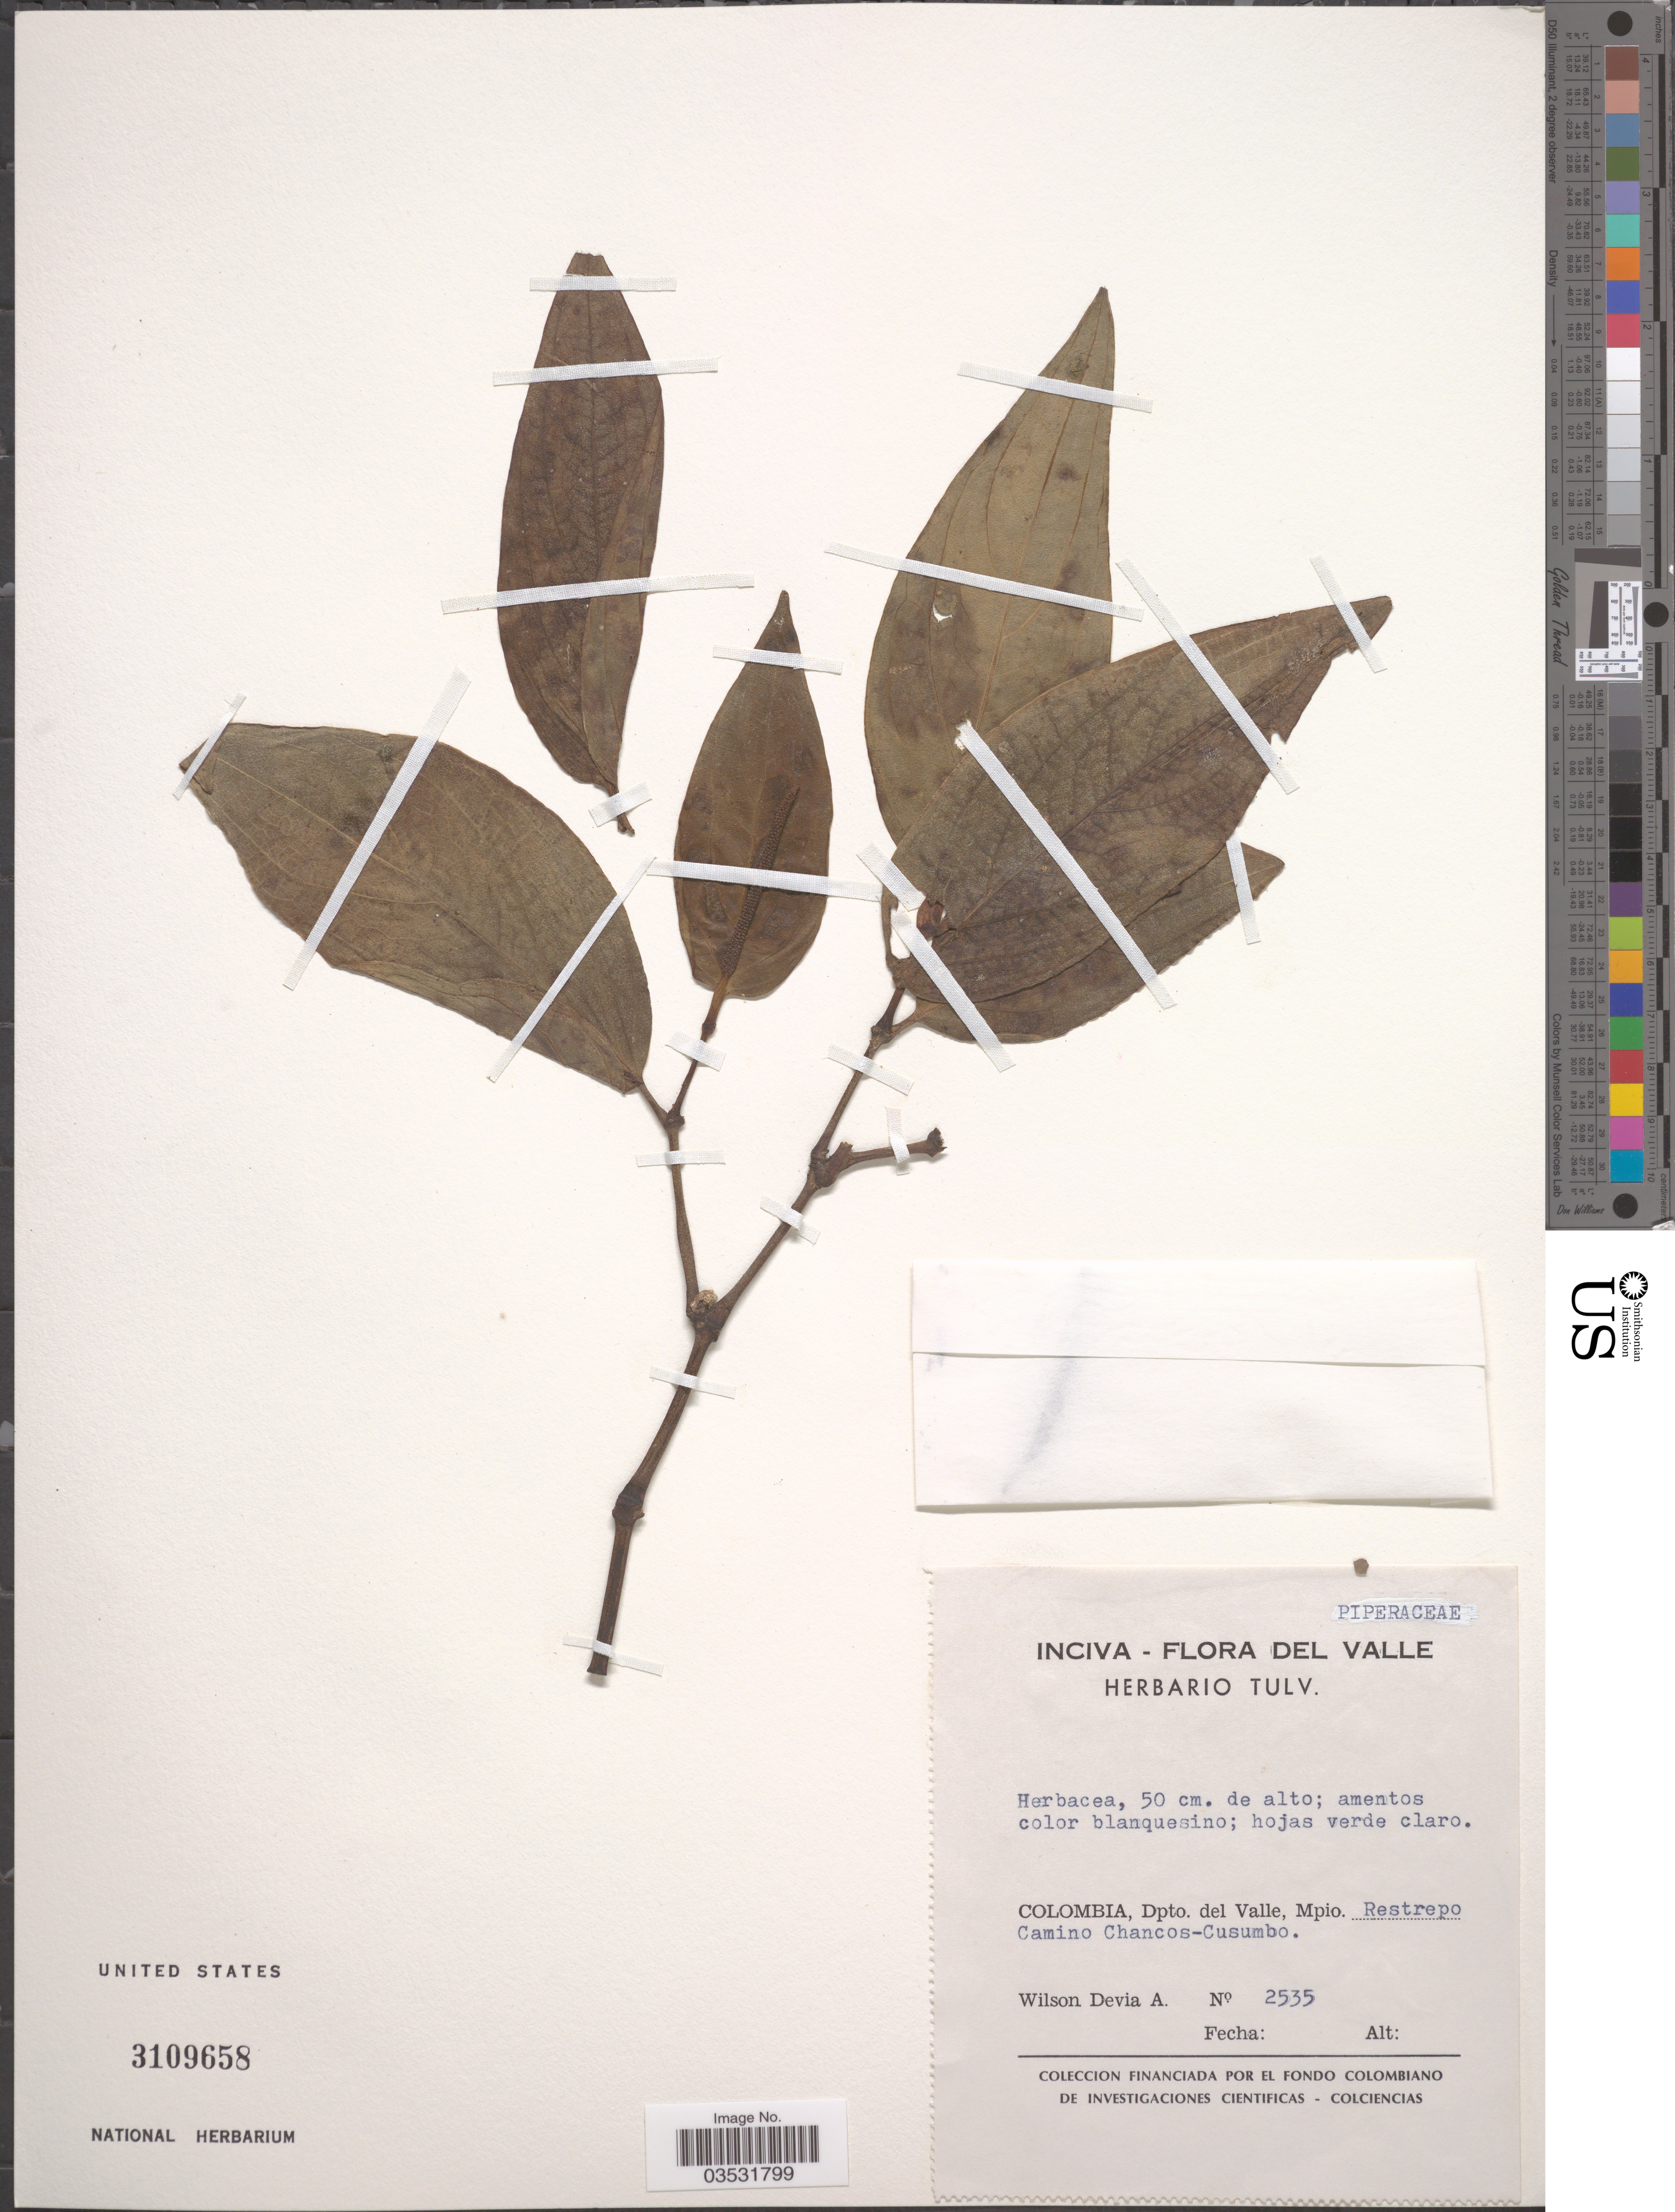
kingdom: Plantae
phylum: Tracheophyta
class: Magnoliopsida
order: Piperales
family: Piperaceae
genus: Piper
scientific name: Piper sp.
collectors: W. Devia A.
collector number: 2535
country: Colombia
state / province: Valle del Cauca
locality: Dpto. del Valle, Mpio. Restrepo. Camino Chancos-Cusumbo.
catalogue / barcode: US 3109658